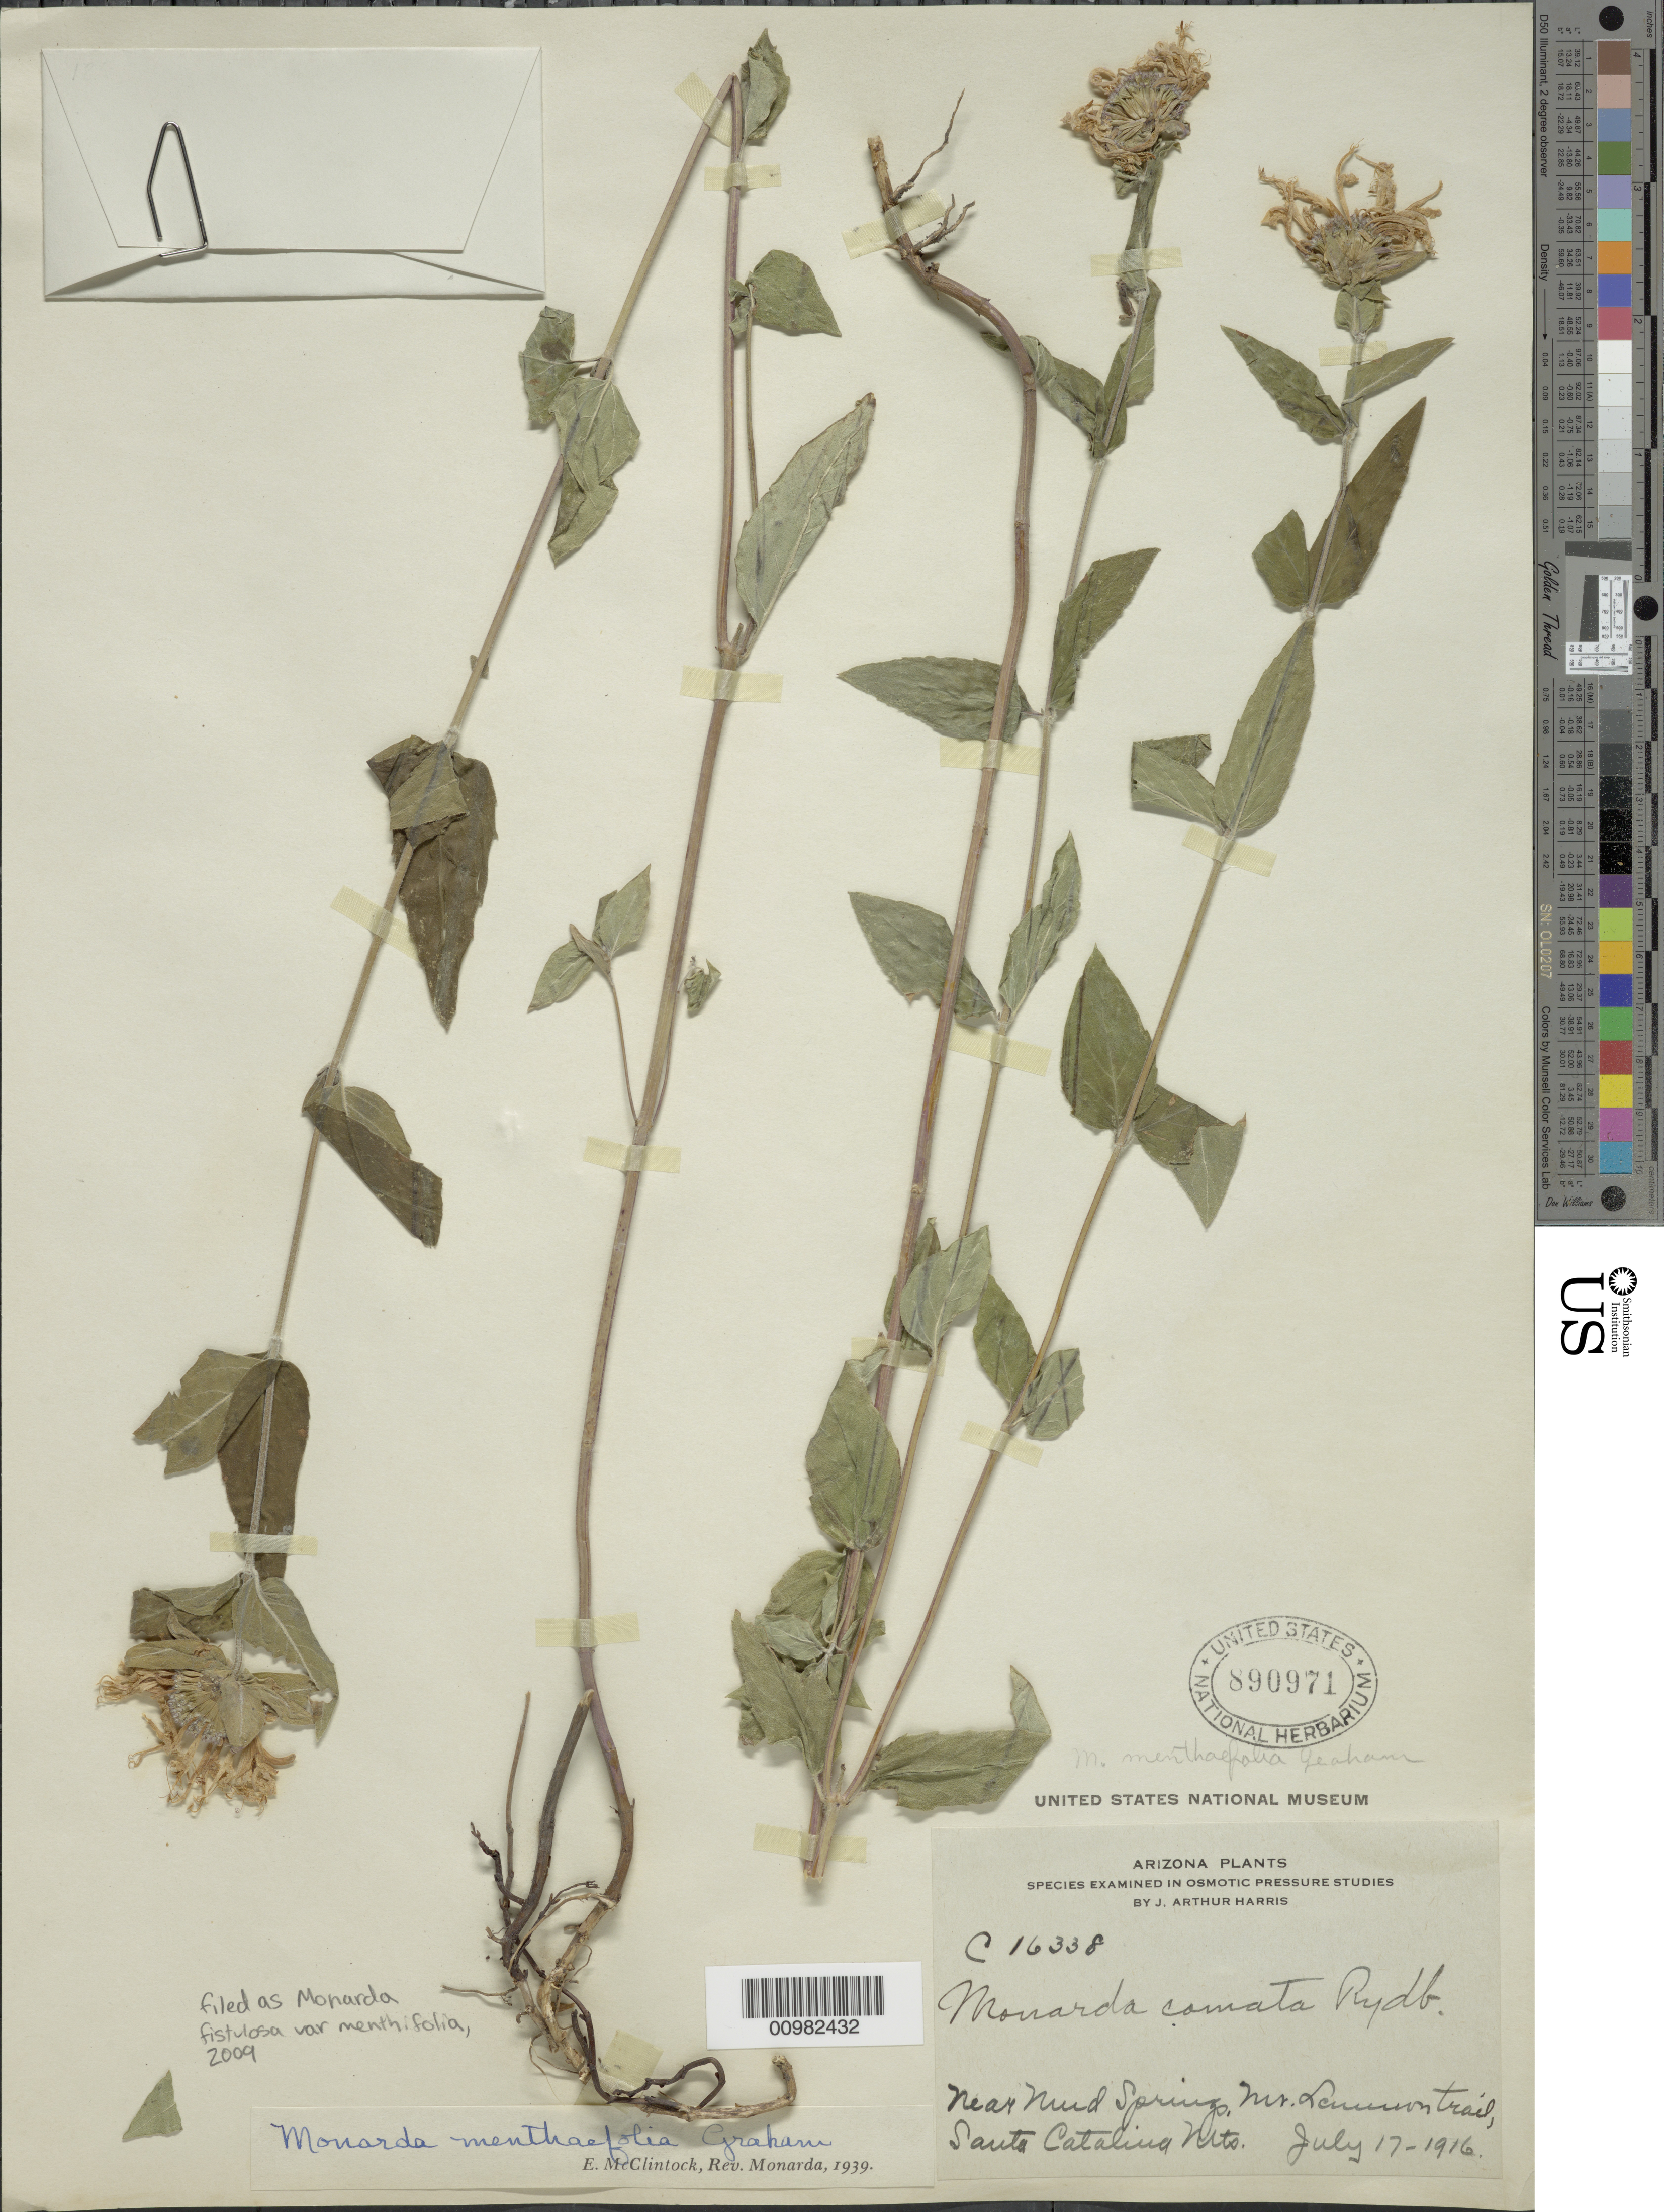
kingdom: Plantae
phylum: Tracheophyta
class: Magnoliopsida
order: Lamiales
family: Lamiaceae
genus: Monarda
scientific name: Monarda fistulosa var. menthifolia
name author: (Graham) Fernald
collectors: J. A. Harris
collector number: C16338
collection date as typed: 17 Jul 1916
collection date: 1916-07-17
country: United States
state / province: Arizona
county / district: Pima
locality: Santa Catalina Mts.; Mt. Lemmon Trail.; Near Mud Springs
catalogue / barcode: US 890971